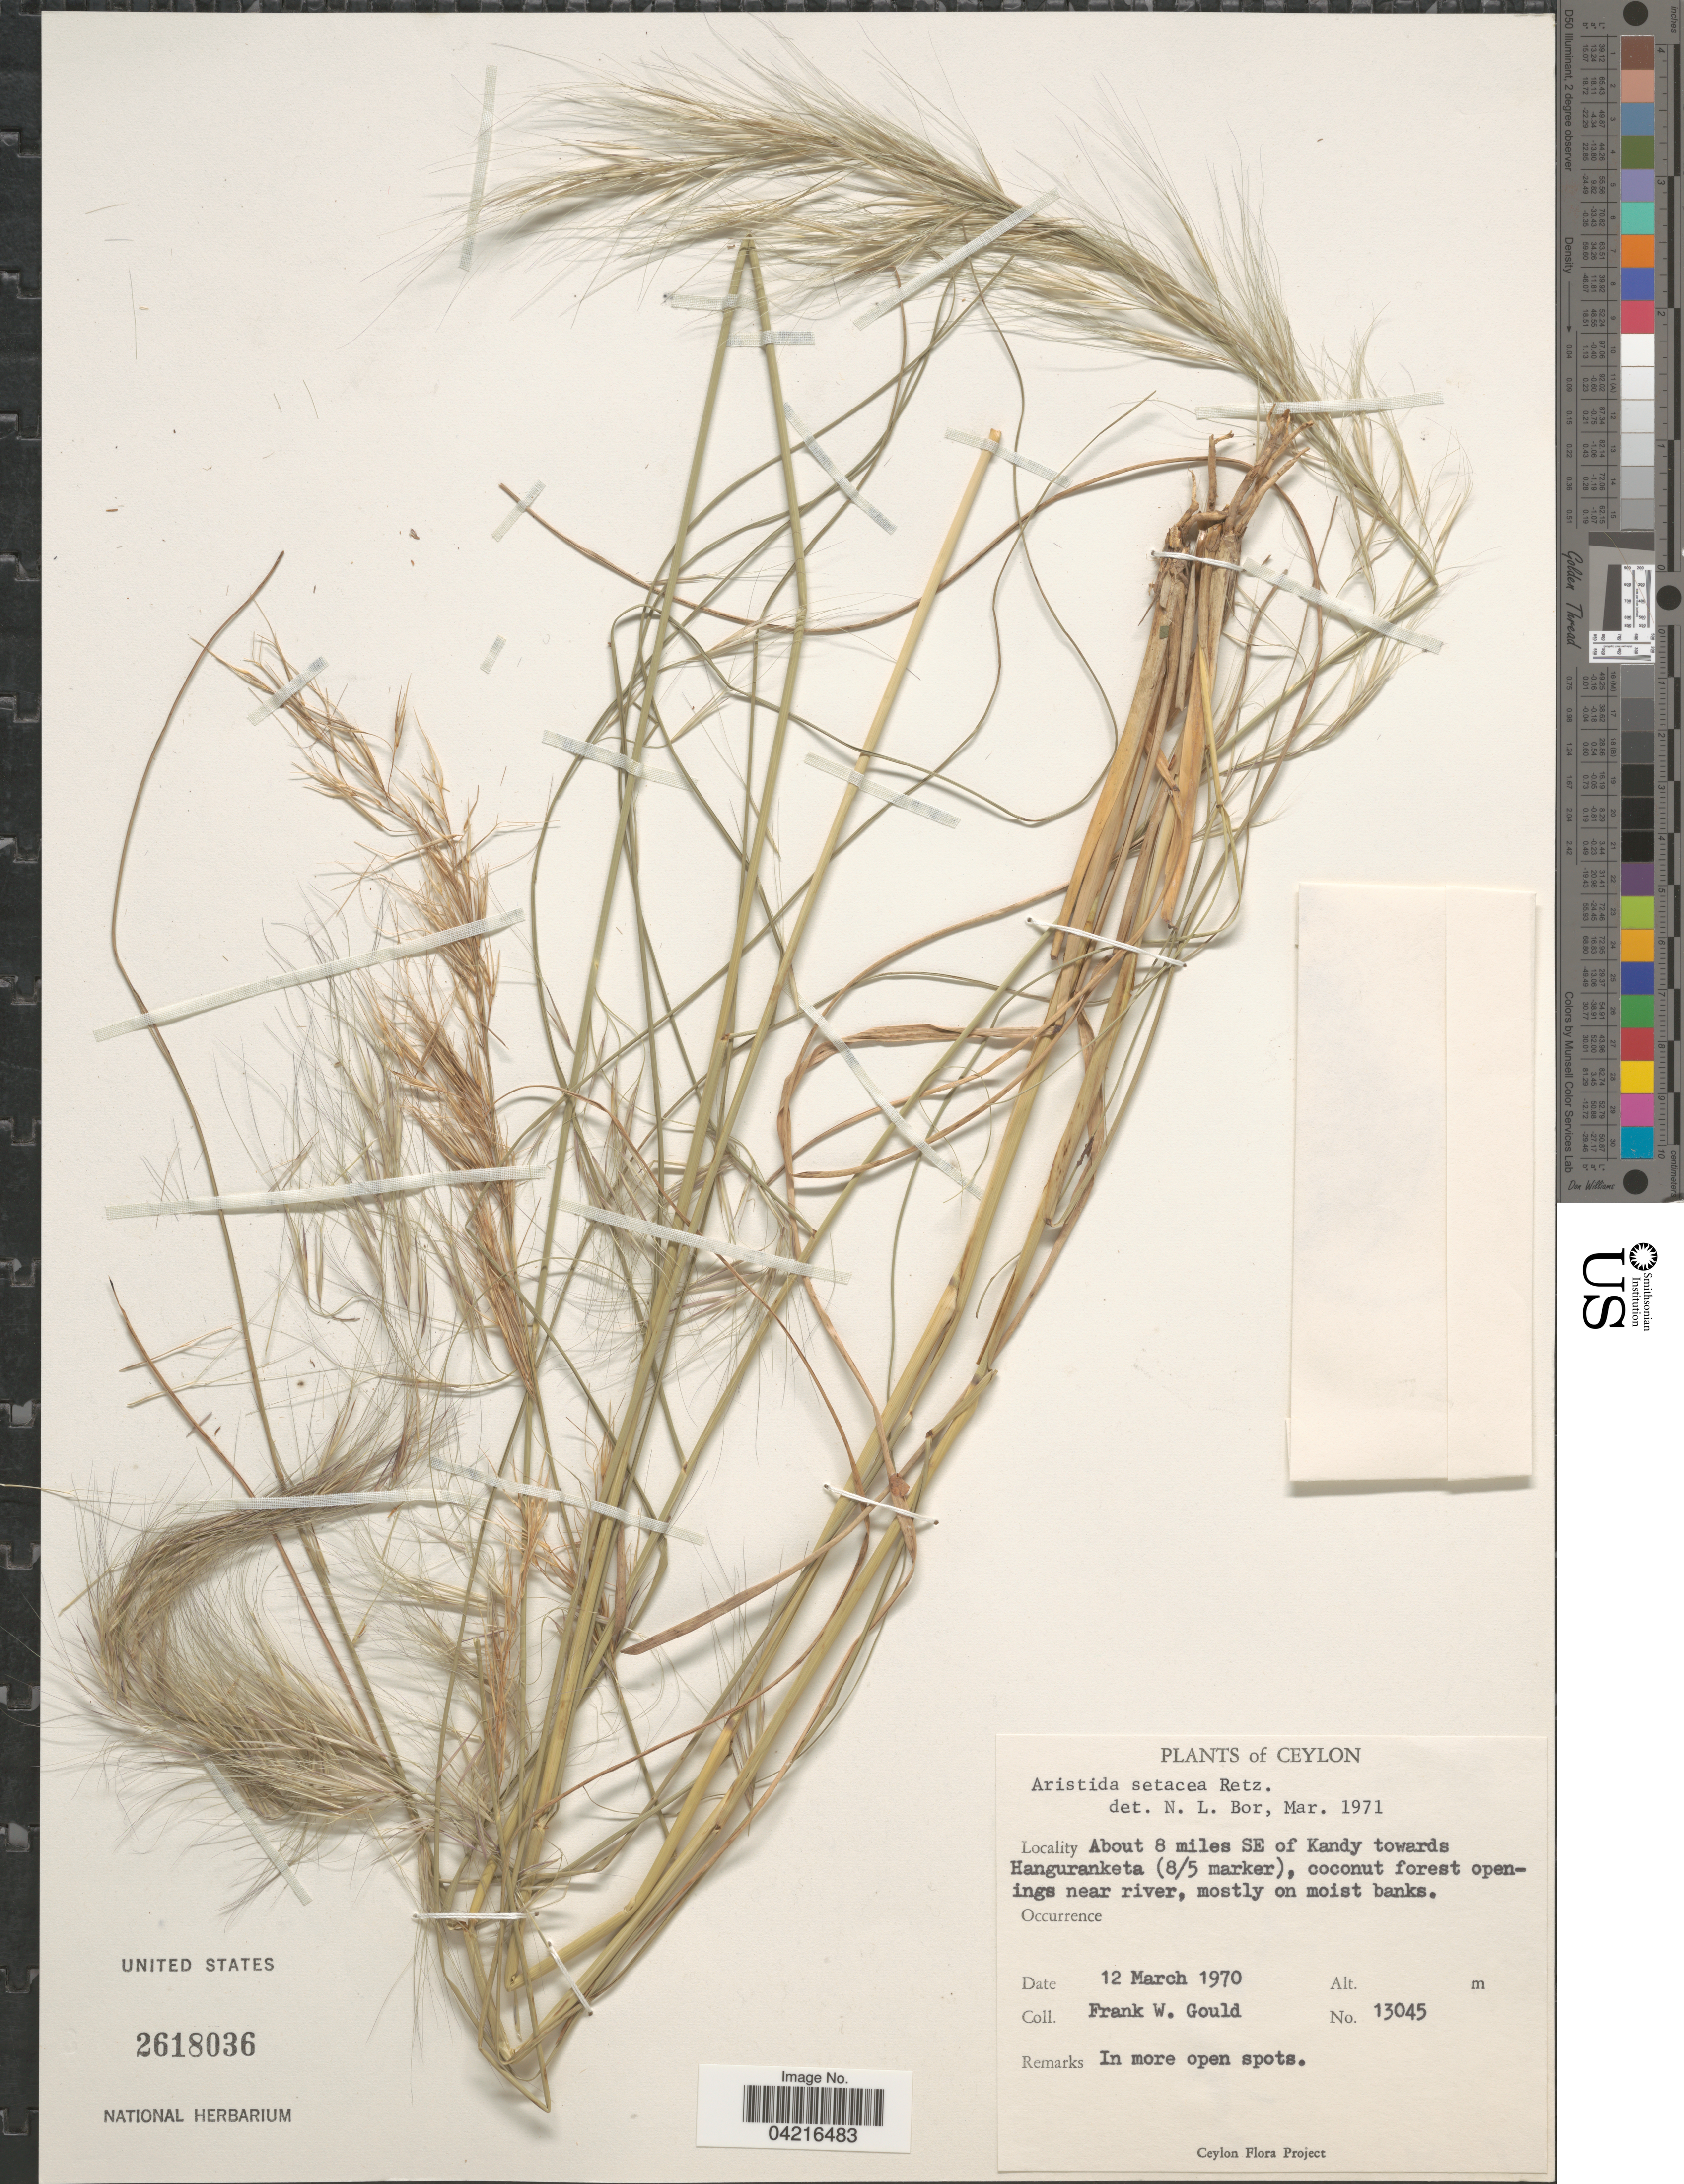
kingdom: Plantae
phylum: Tracheophyta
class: Liliopsida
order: Poales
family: Poaceae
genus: Aristida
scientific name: Aristida setacea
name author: Retz.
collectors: F. W. Gould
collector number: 13045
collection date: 1970-03-12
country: Sri Lanka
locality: Ceylon. About 8 miles SE of Kandy towards Hanguranketa (8/5 marker), coconut forest openings near river, mostly on moist banks.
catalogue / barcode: US 2618036